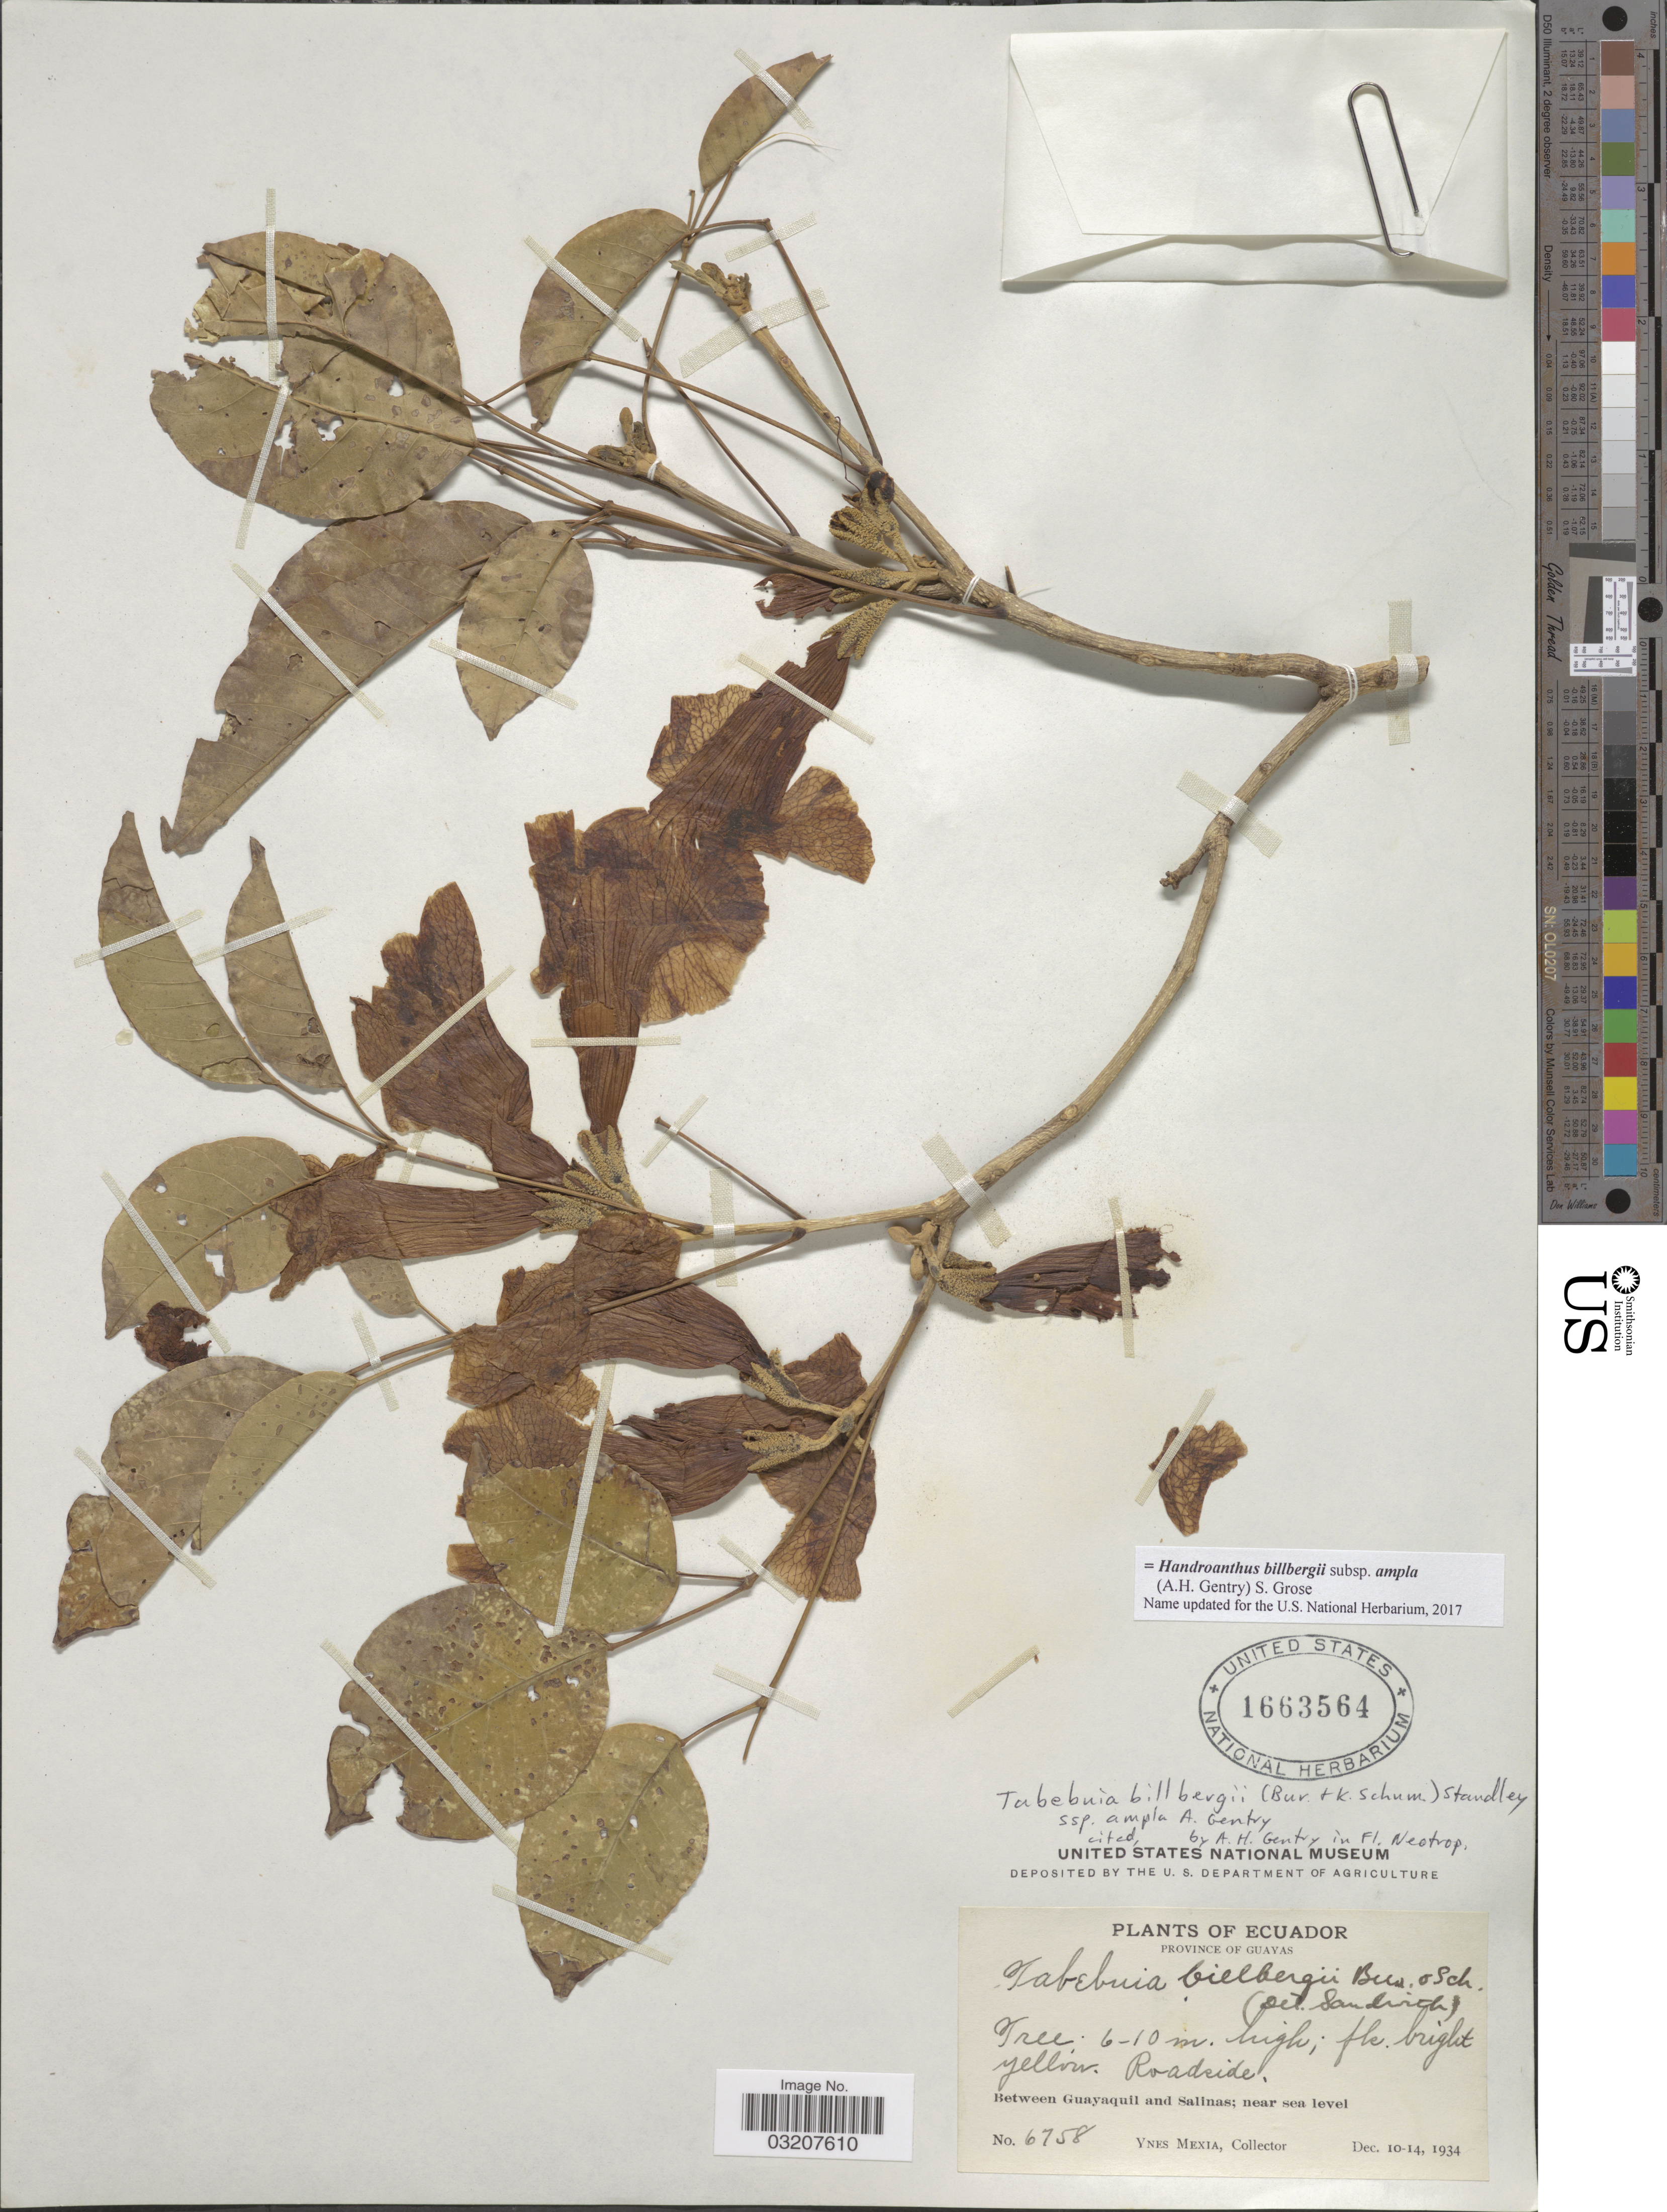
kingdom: Plantae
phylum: Tracheophyta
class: Magnoliopsida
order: Lamiales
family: Bignoniaceae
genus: Handroanthus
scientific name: Handroanthus billgergii subsp. amplus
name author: (A.H. Gentry) S.O. Grose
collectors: Y. Mexia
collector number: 6758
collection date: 1934-12-10/1934-12-14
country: Ecuador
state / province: Guayas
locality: Between Guayaquil and Salinas.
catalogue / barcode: US 1663564